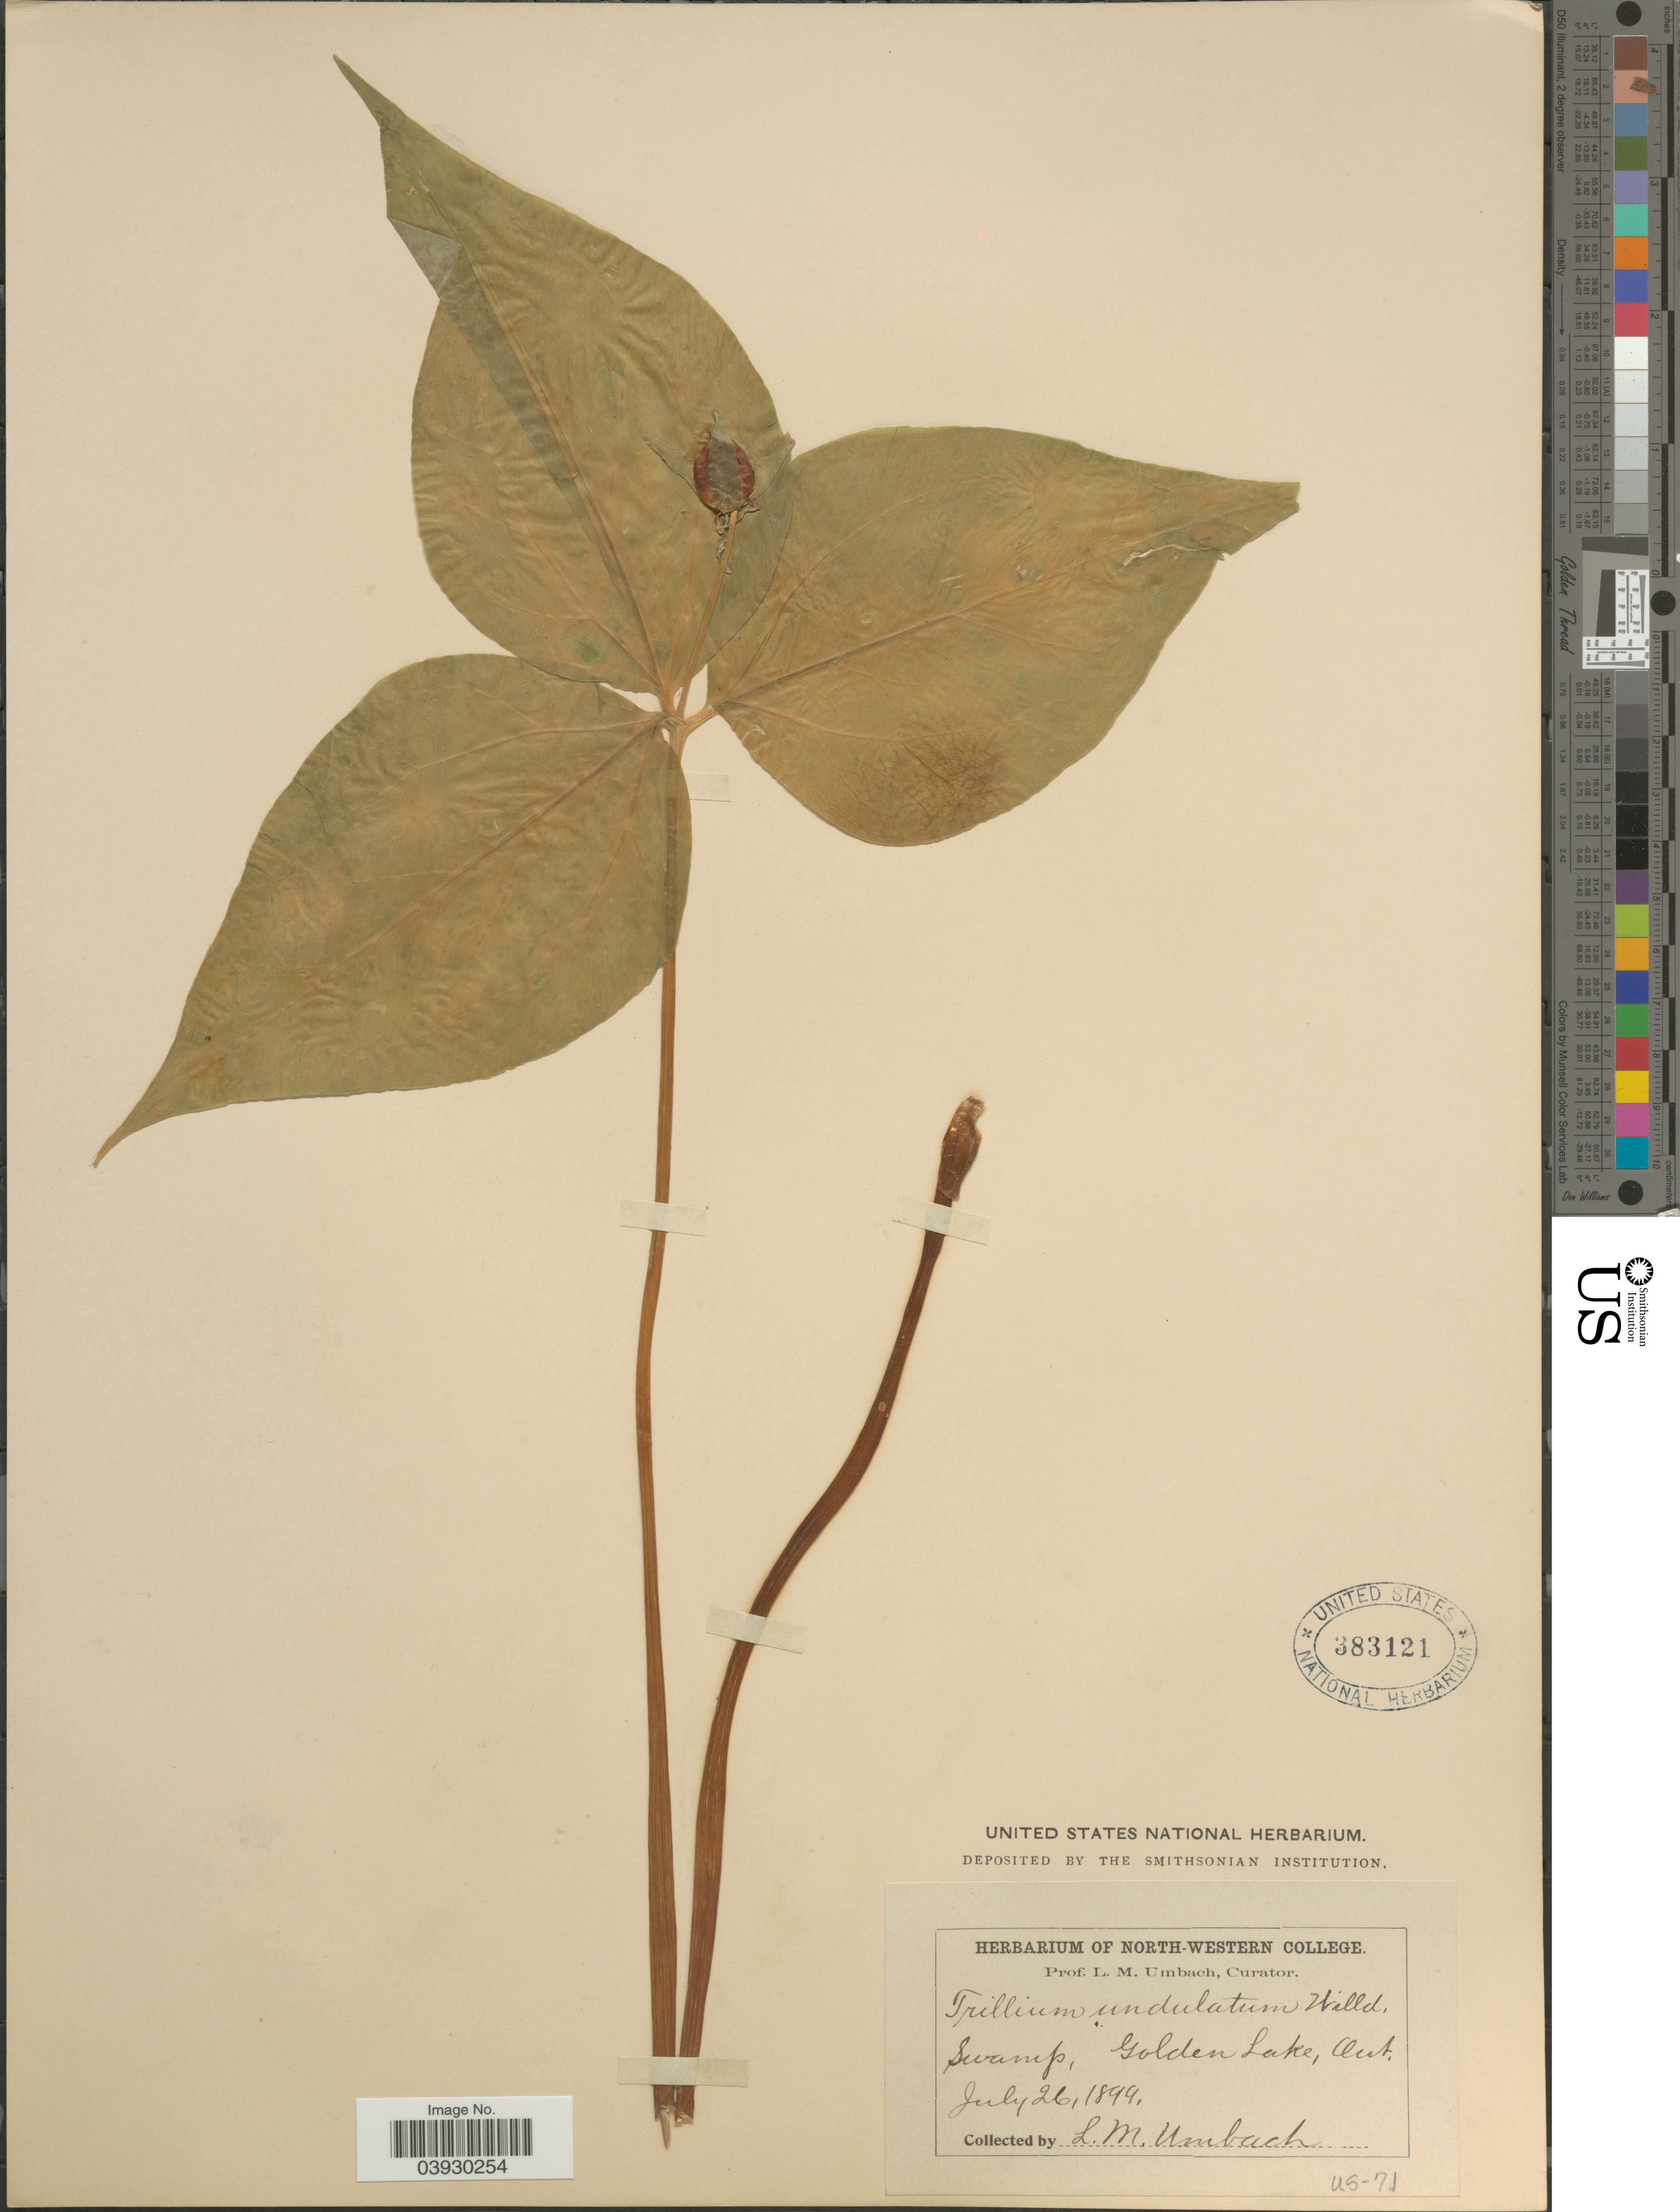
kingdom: Plantae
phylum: Tracheophyta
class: Liliopsida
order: Liliales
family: Melanthiaceae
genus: Trillium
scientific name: Trillium undulatum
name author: Willd.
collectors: L. M. Umbach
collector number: US-71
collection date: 1899-07-26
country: Canada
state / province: Ontario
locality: Golden Lake.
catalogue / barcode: US 383121